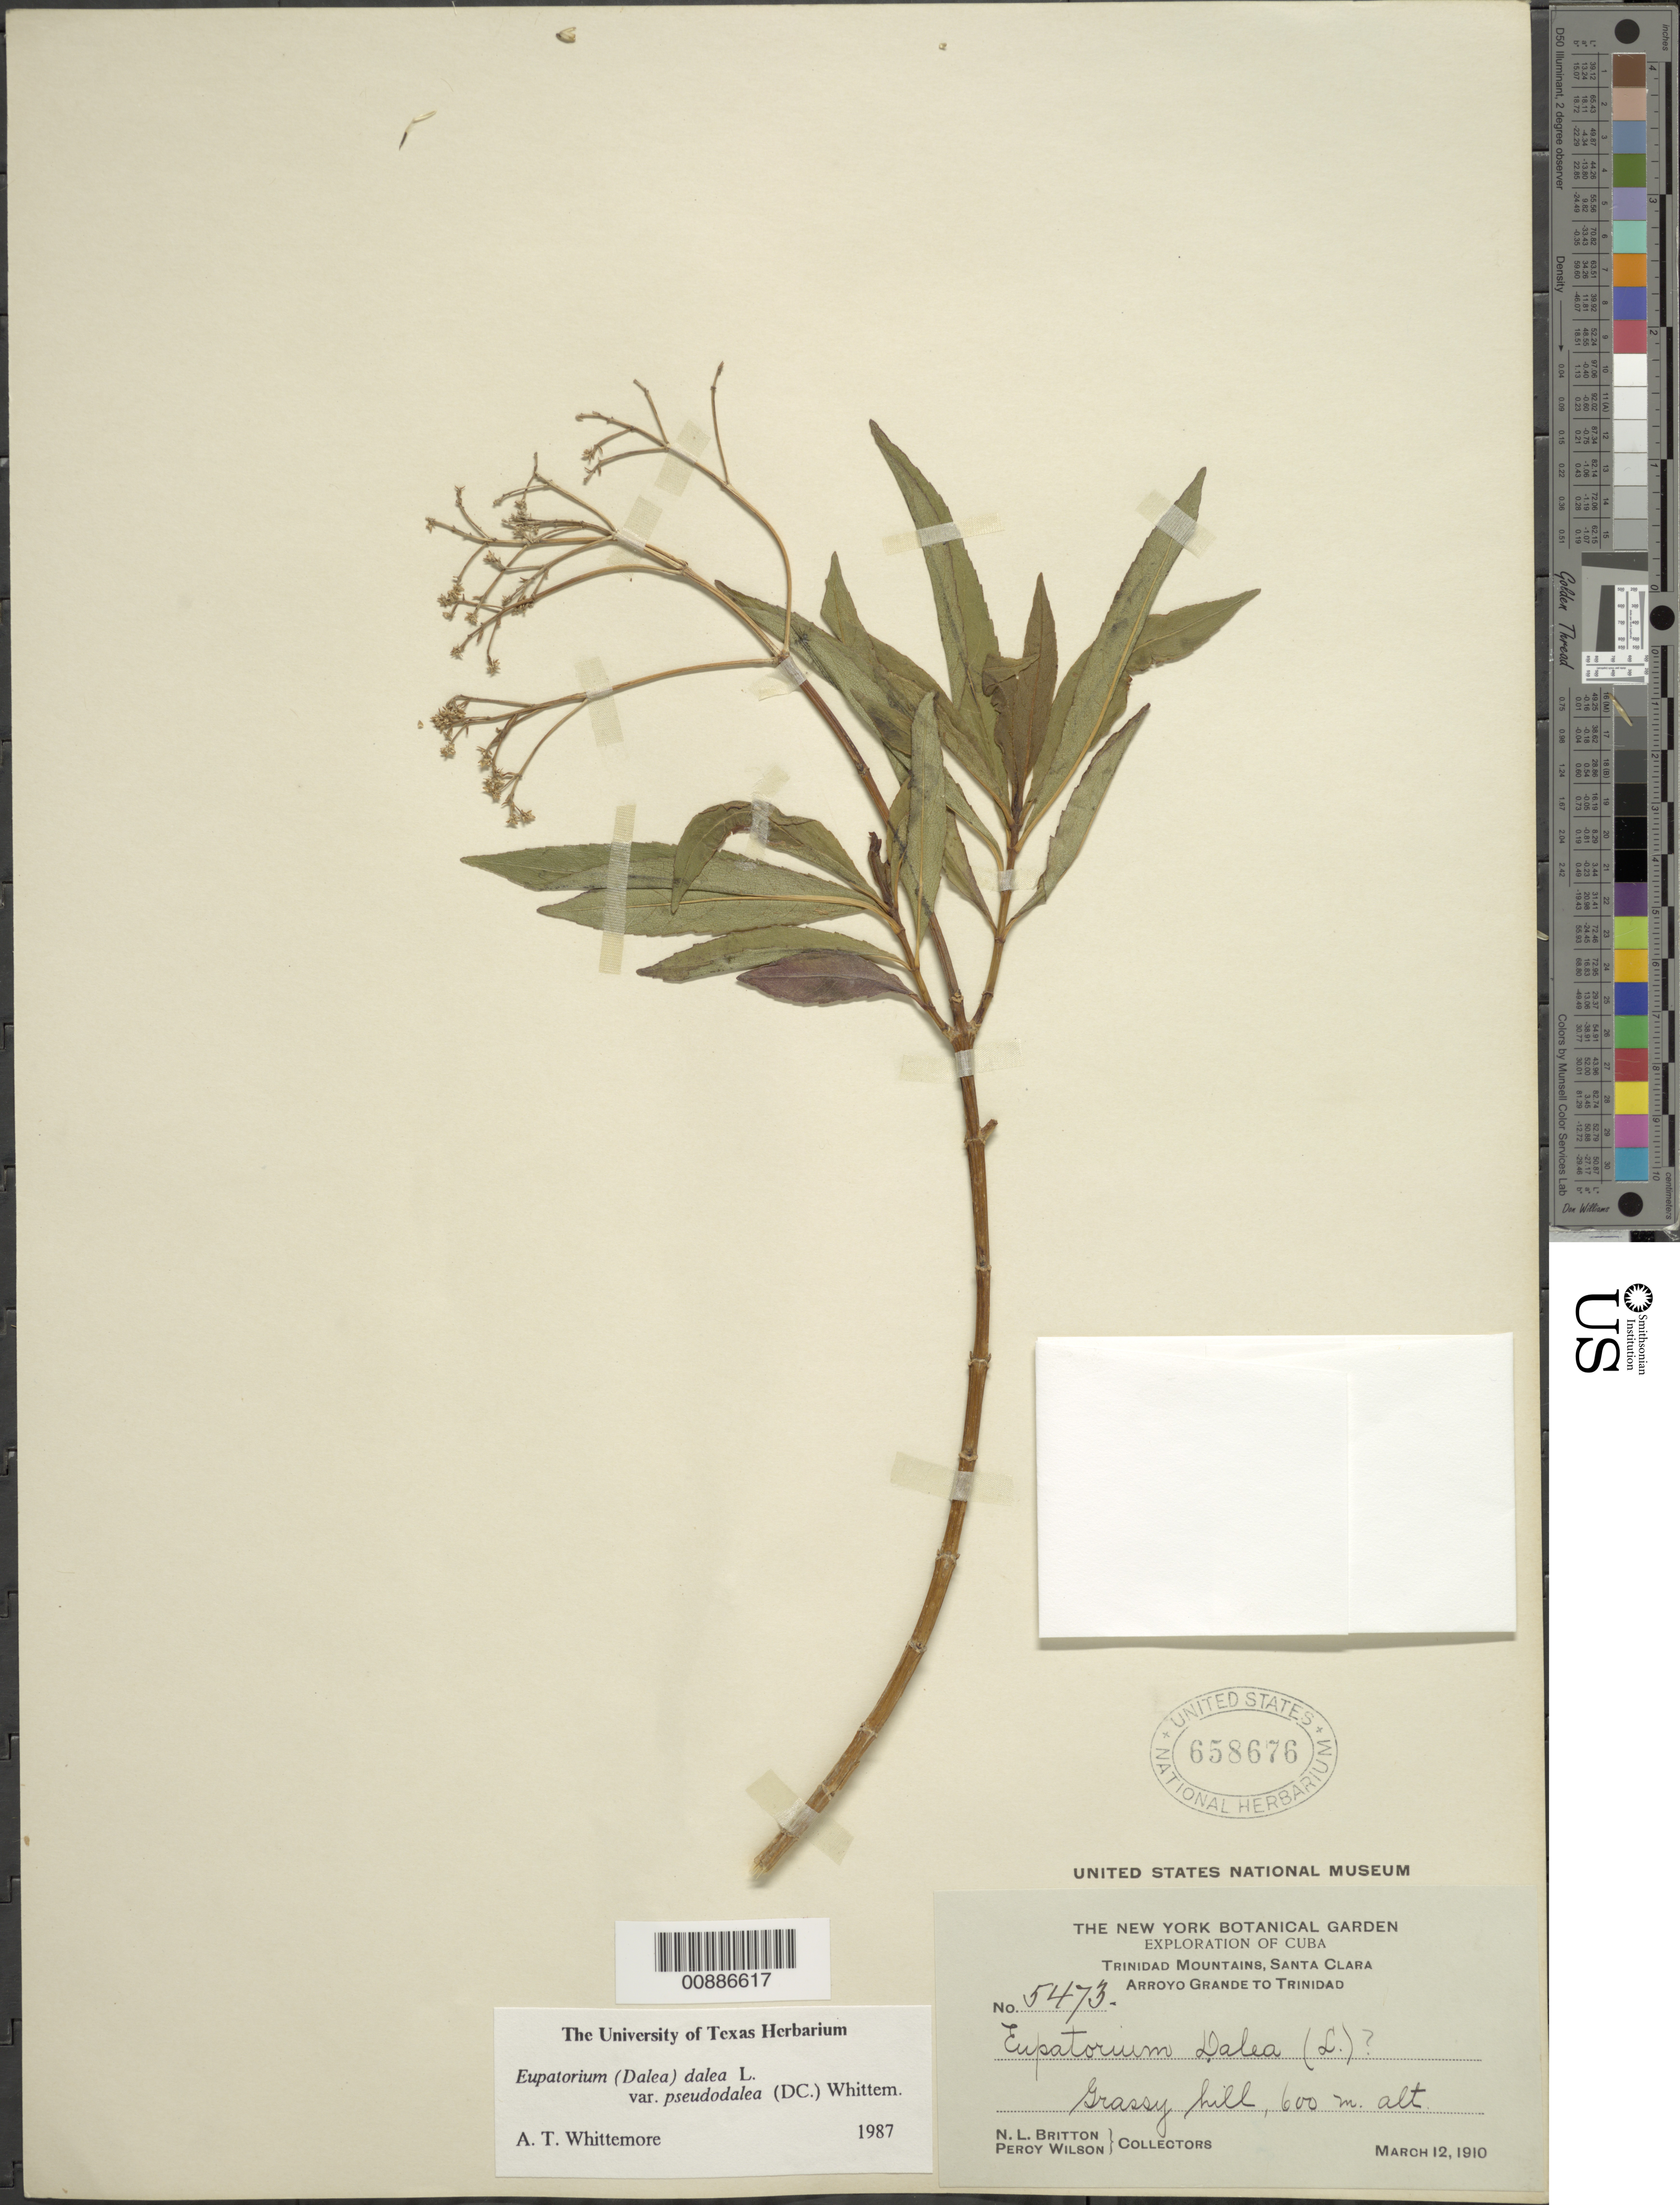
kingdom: Plantae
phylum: Tracheophyta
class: Magnoliopsida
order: Asterales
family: Asteraceae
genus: Critonia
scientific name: Critonia pseudodalea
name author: DC.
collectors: N. Britton & P. Wilson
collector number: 5473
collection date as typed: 12 Mar 1910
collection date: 1910-03-12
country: Cuba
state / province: Las Villas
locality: Trinidad Mountains, Arroyo Grande to Trinidad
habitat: Grassy Hill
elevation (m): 600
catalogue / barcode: US 658676